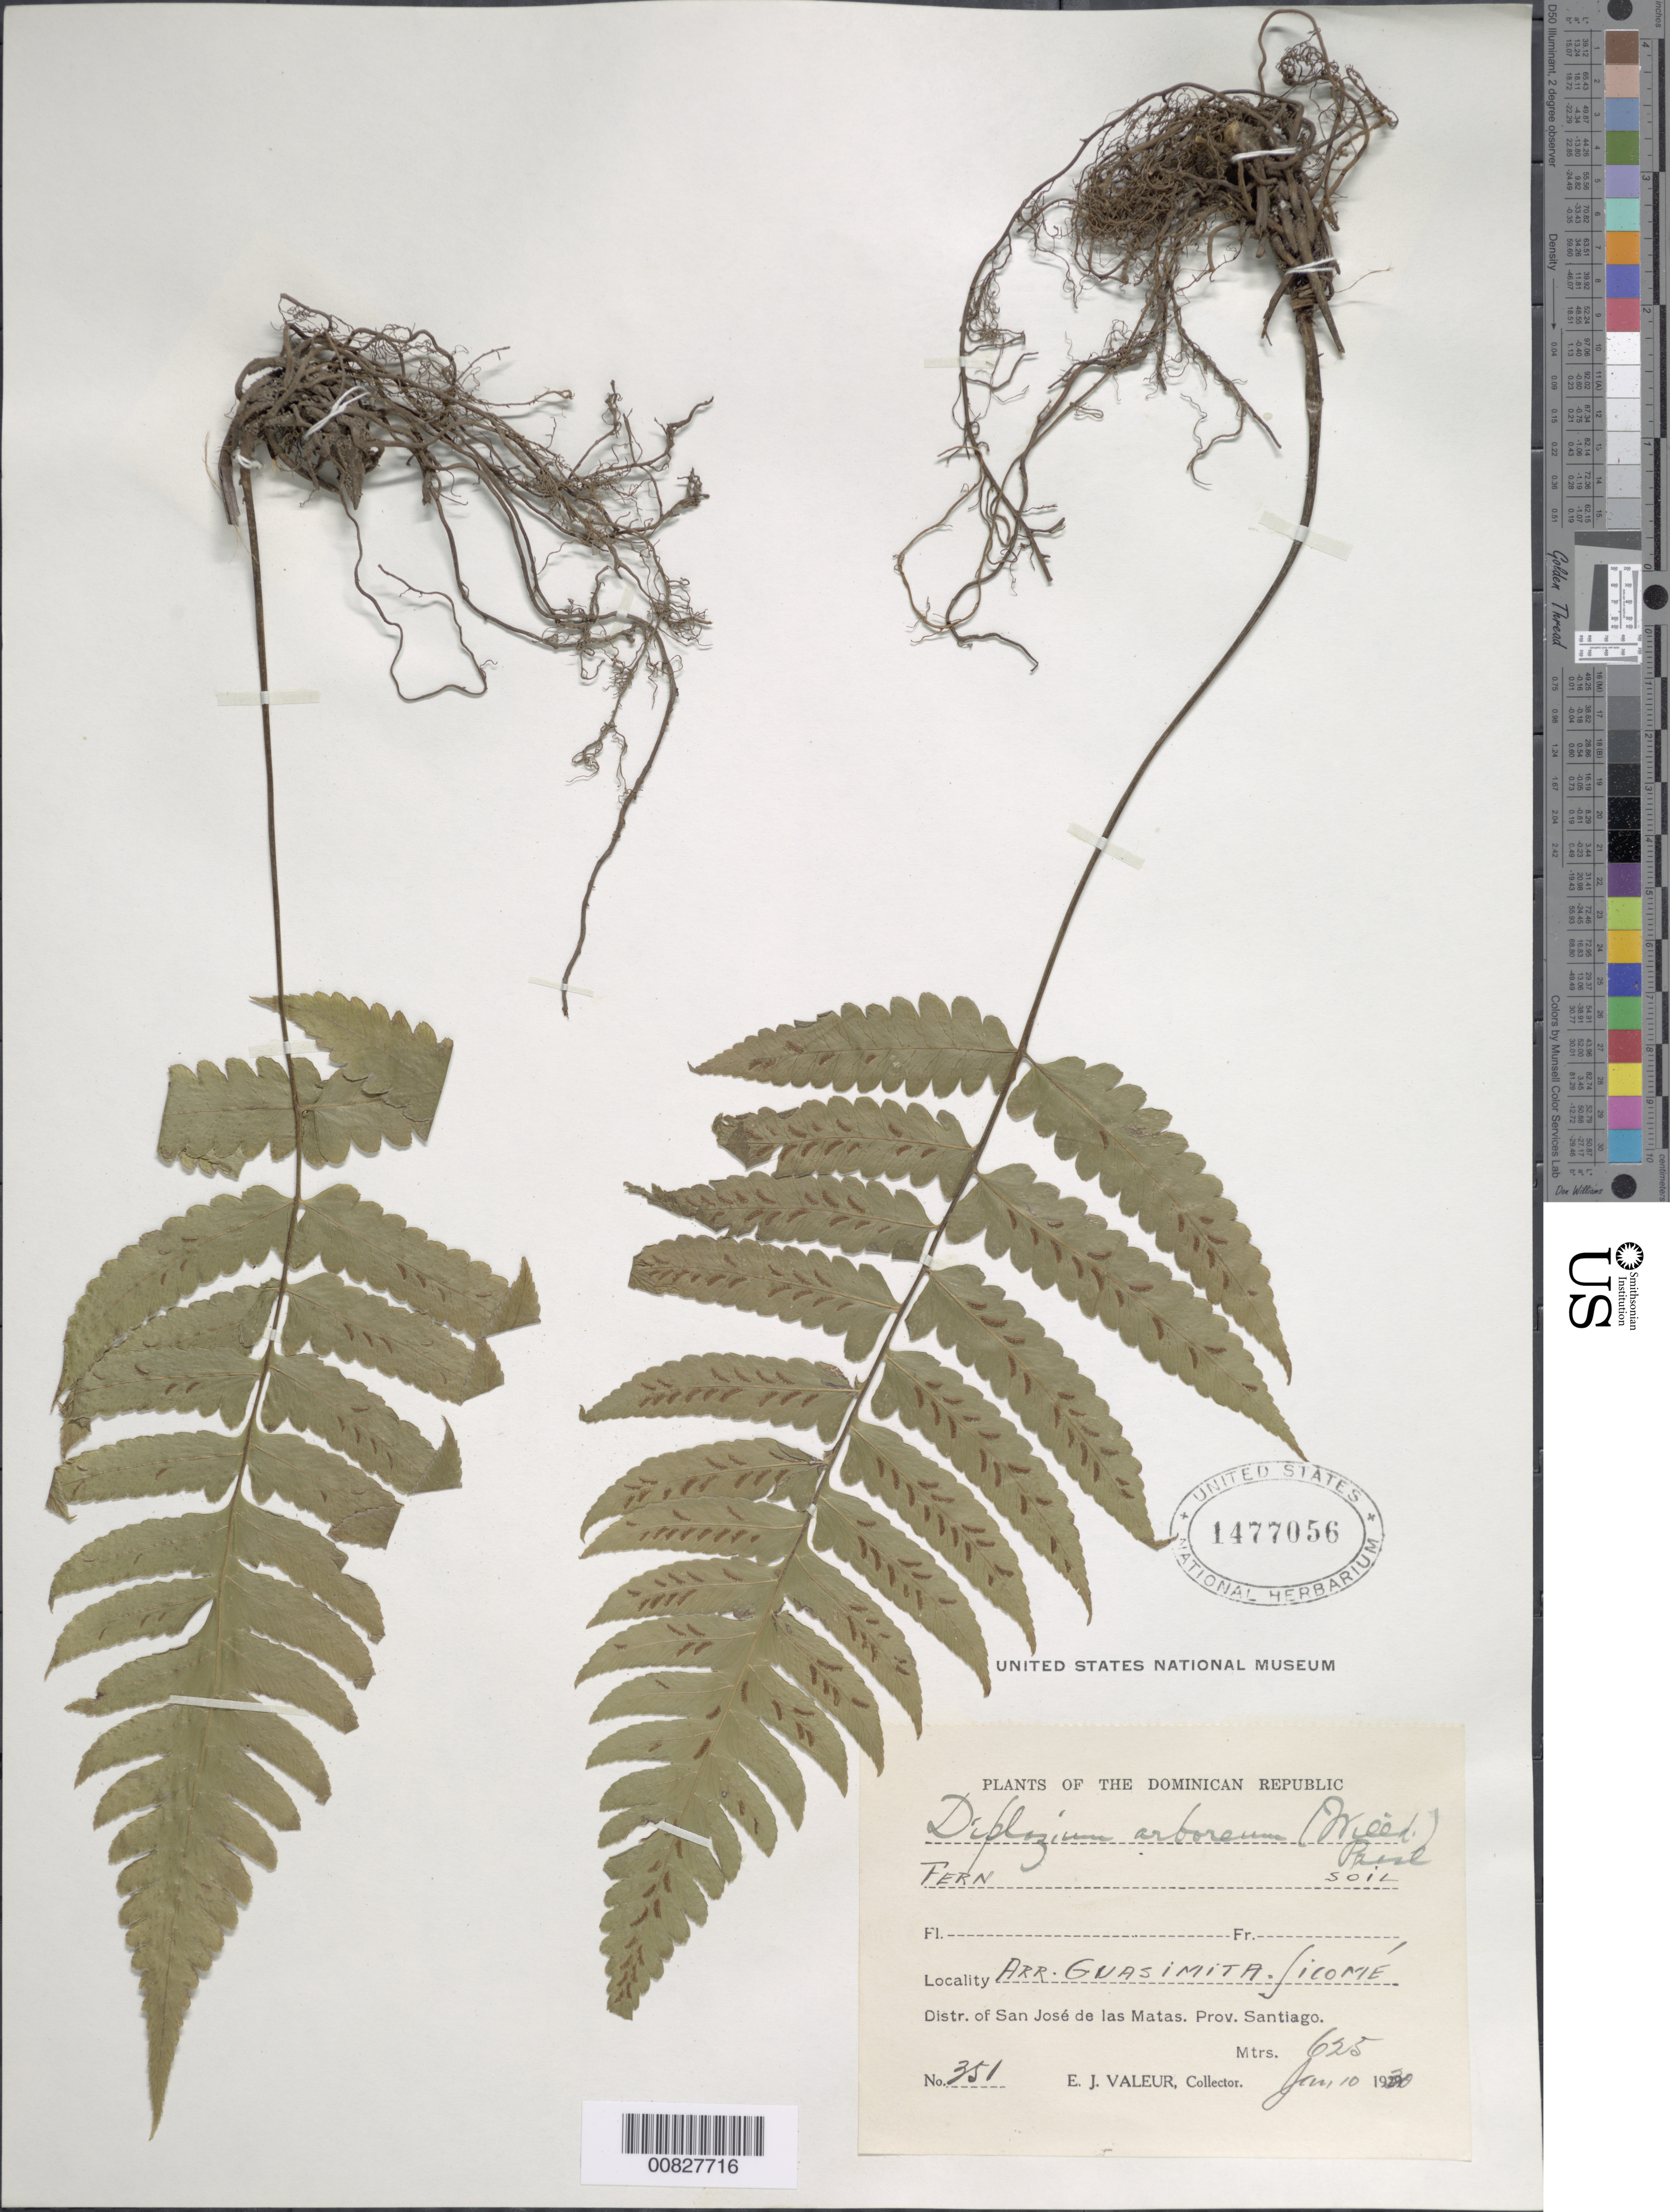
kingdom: Plantae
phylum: Tracheophyta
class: Polypodiopsida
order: Polypodiales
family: Athyriaceae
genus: Diplazium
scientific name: Diplazium cristatum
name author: (Desr.) Alston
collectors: E. Valeur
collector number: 351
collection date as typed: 10 Jan 1930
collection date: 1930-01-10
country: Dominican Republic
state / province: Santiago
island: Hispaniola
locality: Dist. San José de las Matas, Arr. Guasimita, Jicomé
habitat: Soil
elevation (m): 625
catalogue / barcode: US 1477056